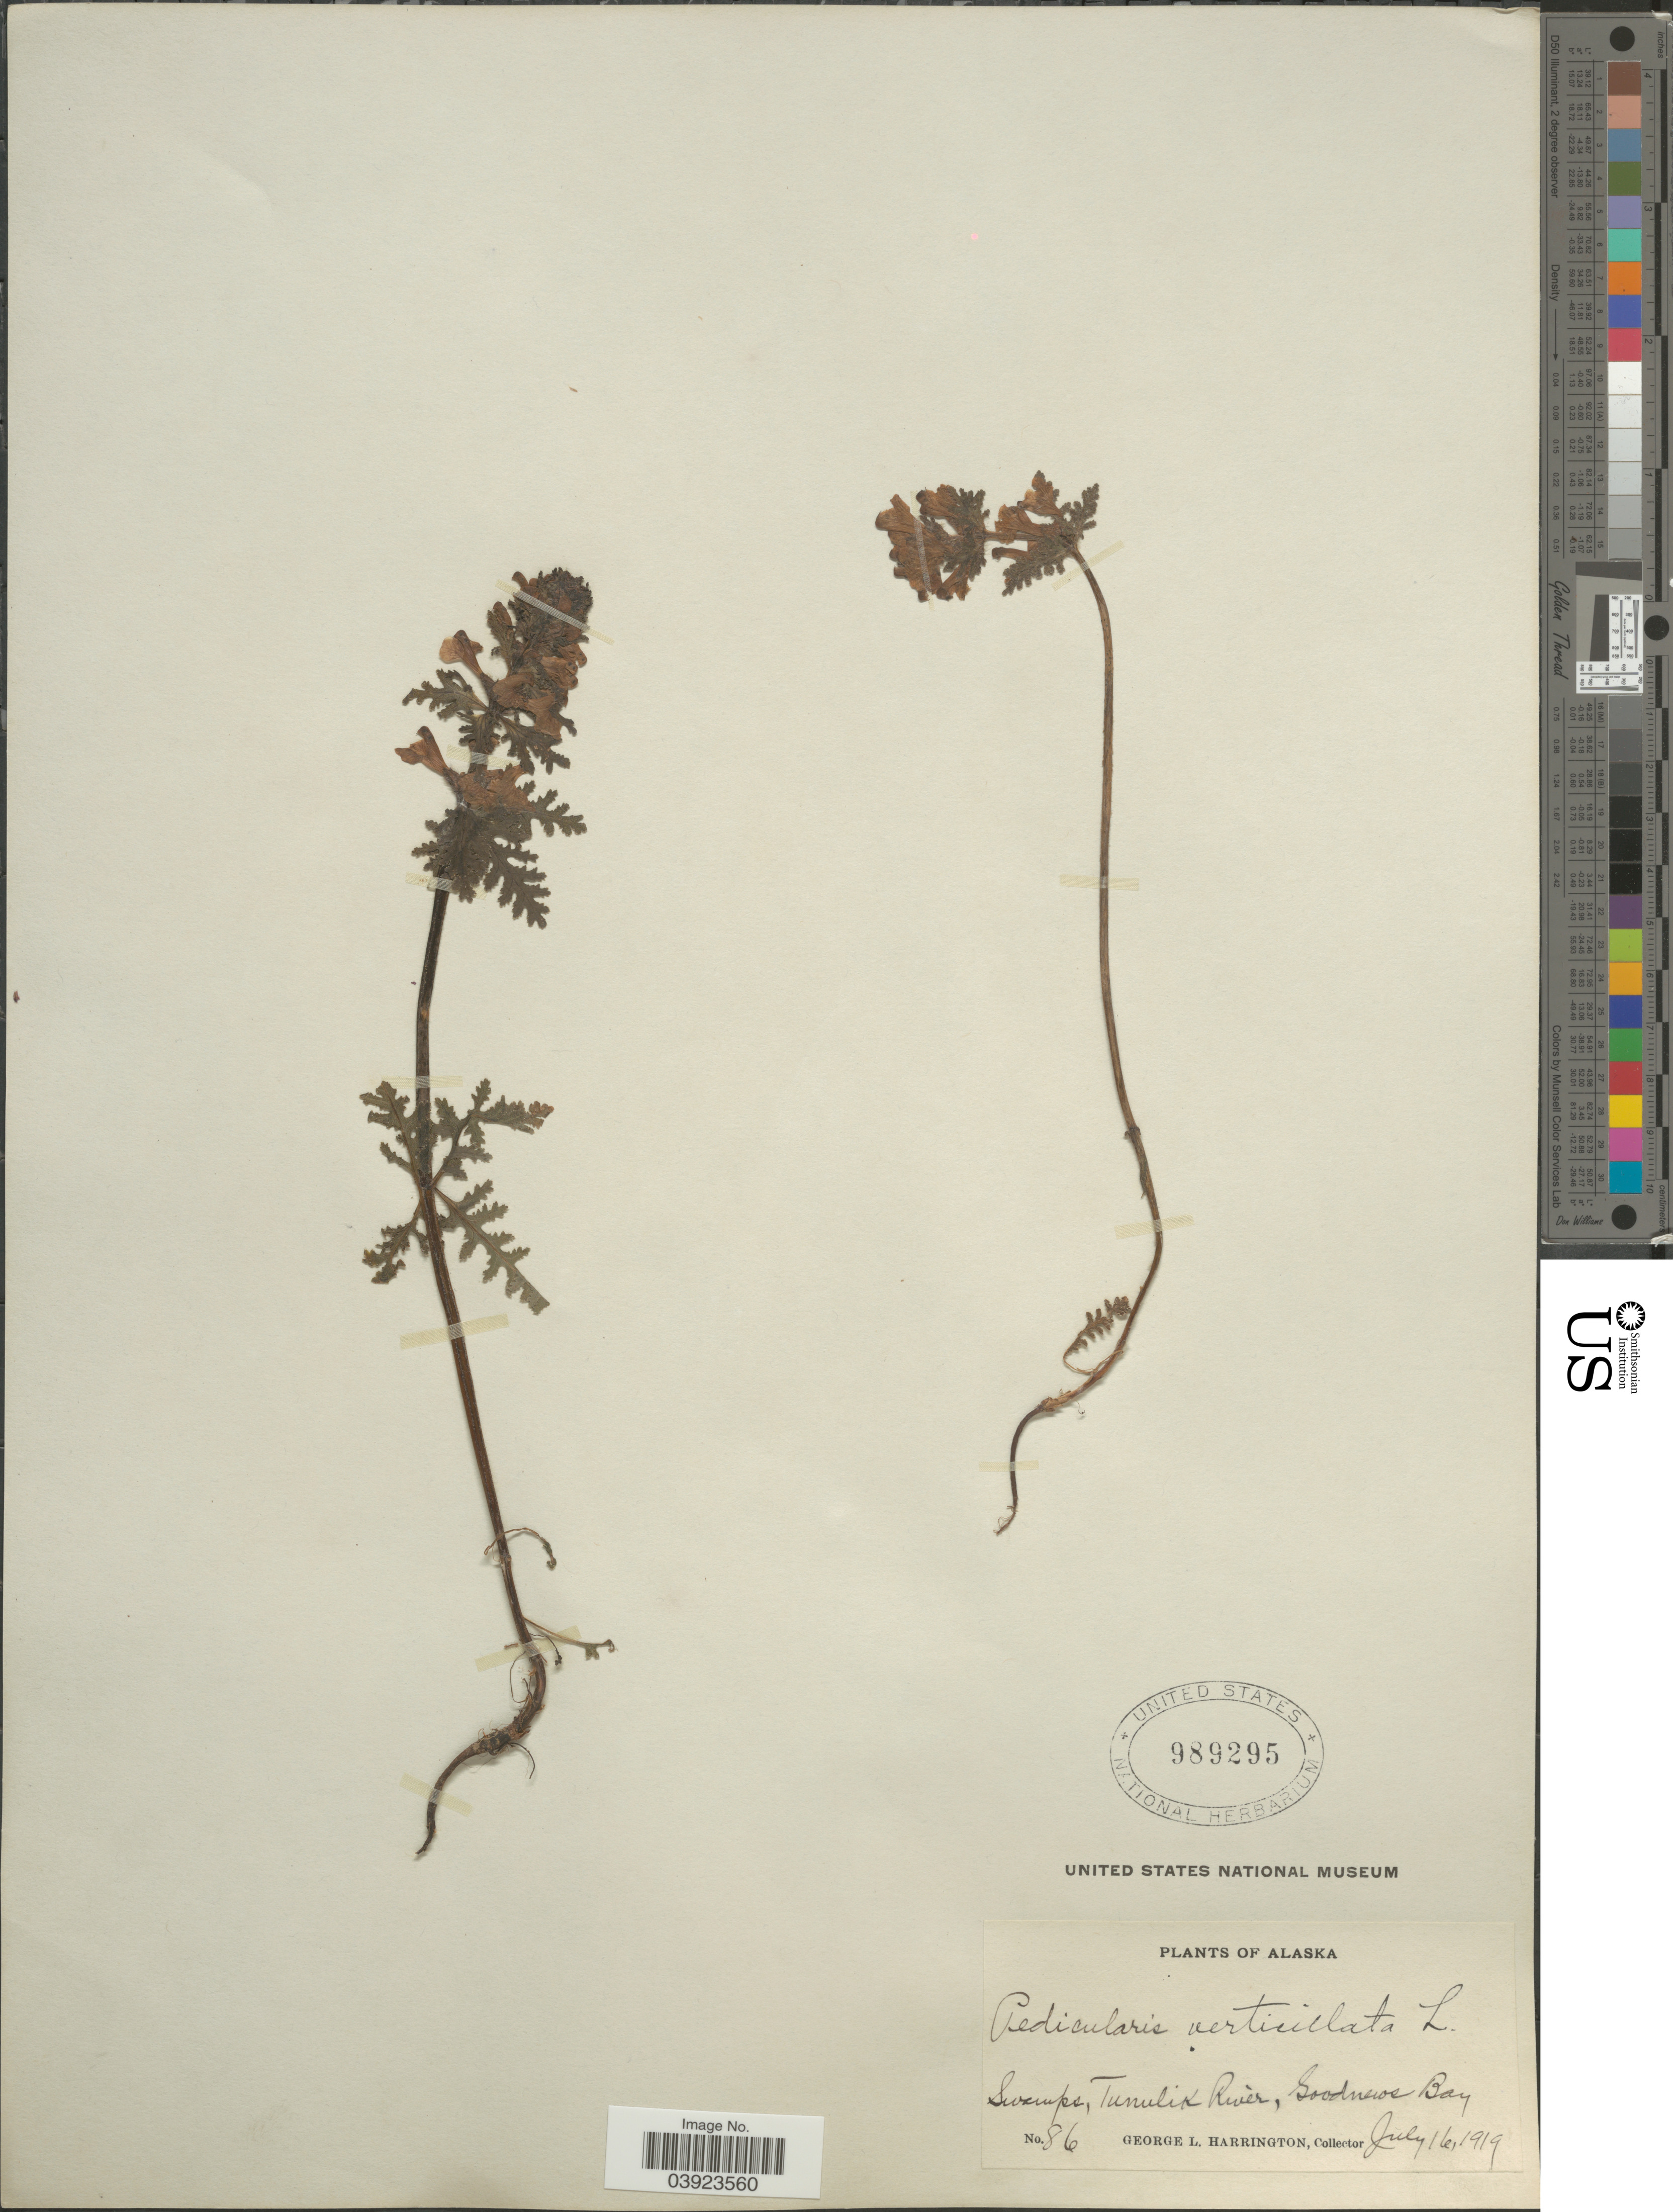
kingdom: Plantae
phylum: Tracheophyta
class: Magnoliopsida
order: Lamiales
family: Orobanchaceae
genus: Pedicularis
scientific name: Pedicularis verticillata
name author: L.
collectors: G. Harrington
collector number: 86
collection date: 1919-07-16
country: United States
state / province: Alaska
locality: Swamps, Tunulik River, Goodnews Bay.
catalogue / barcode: US 989295